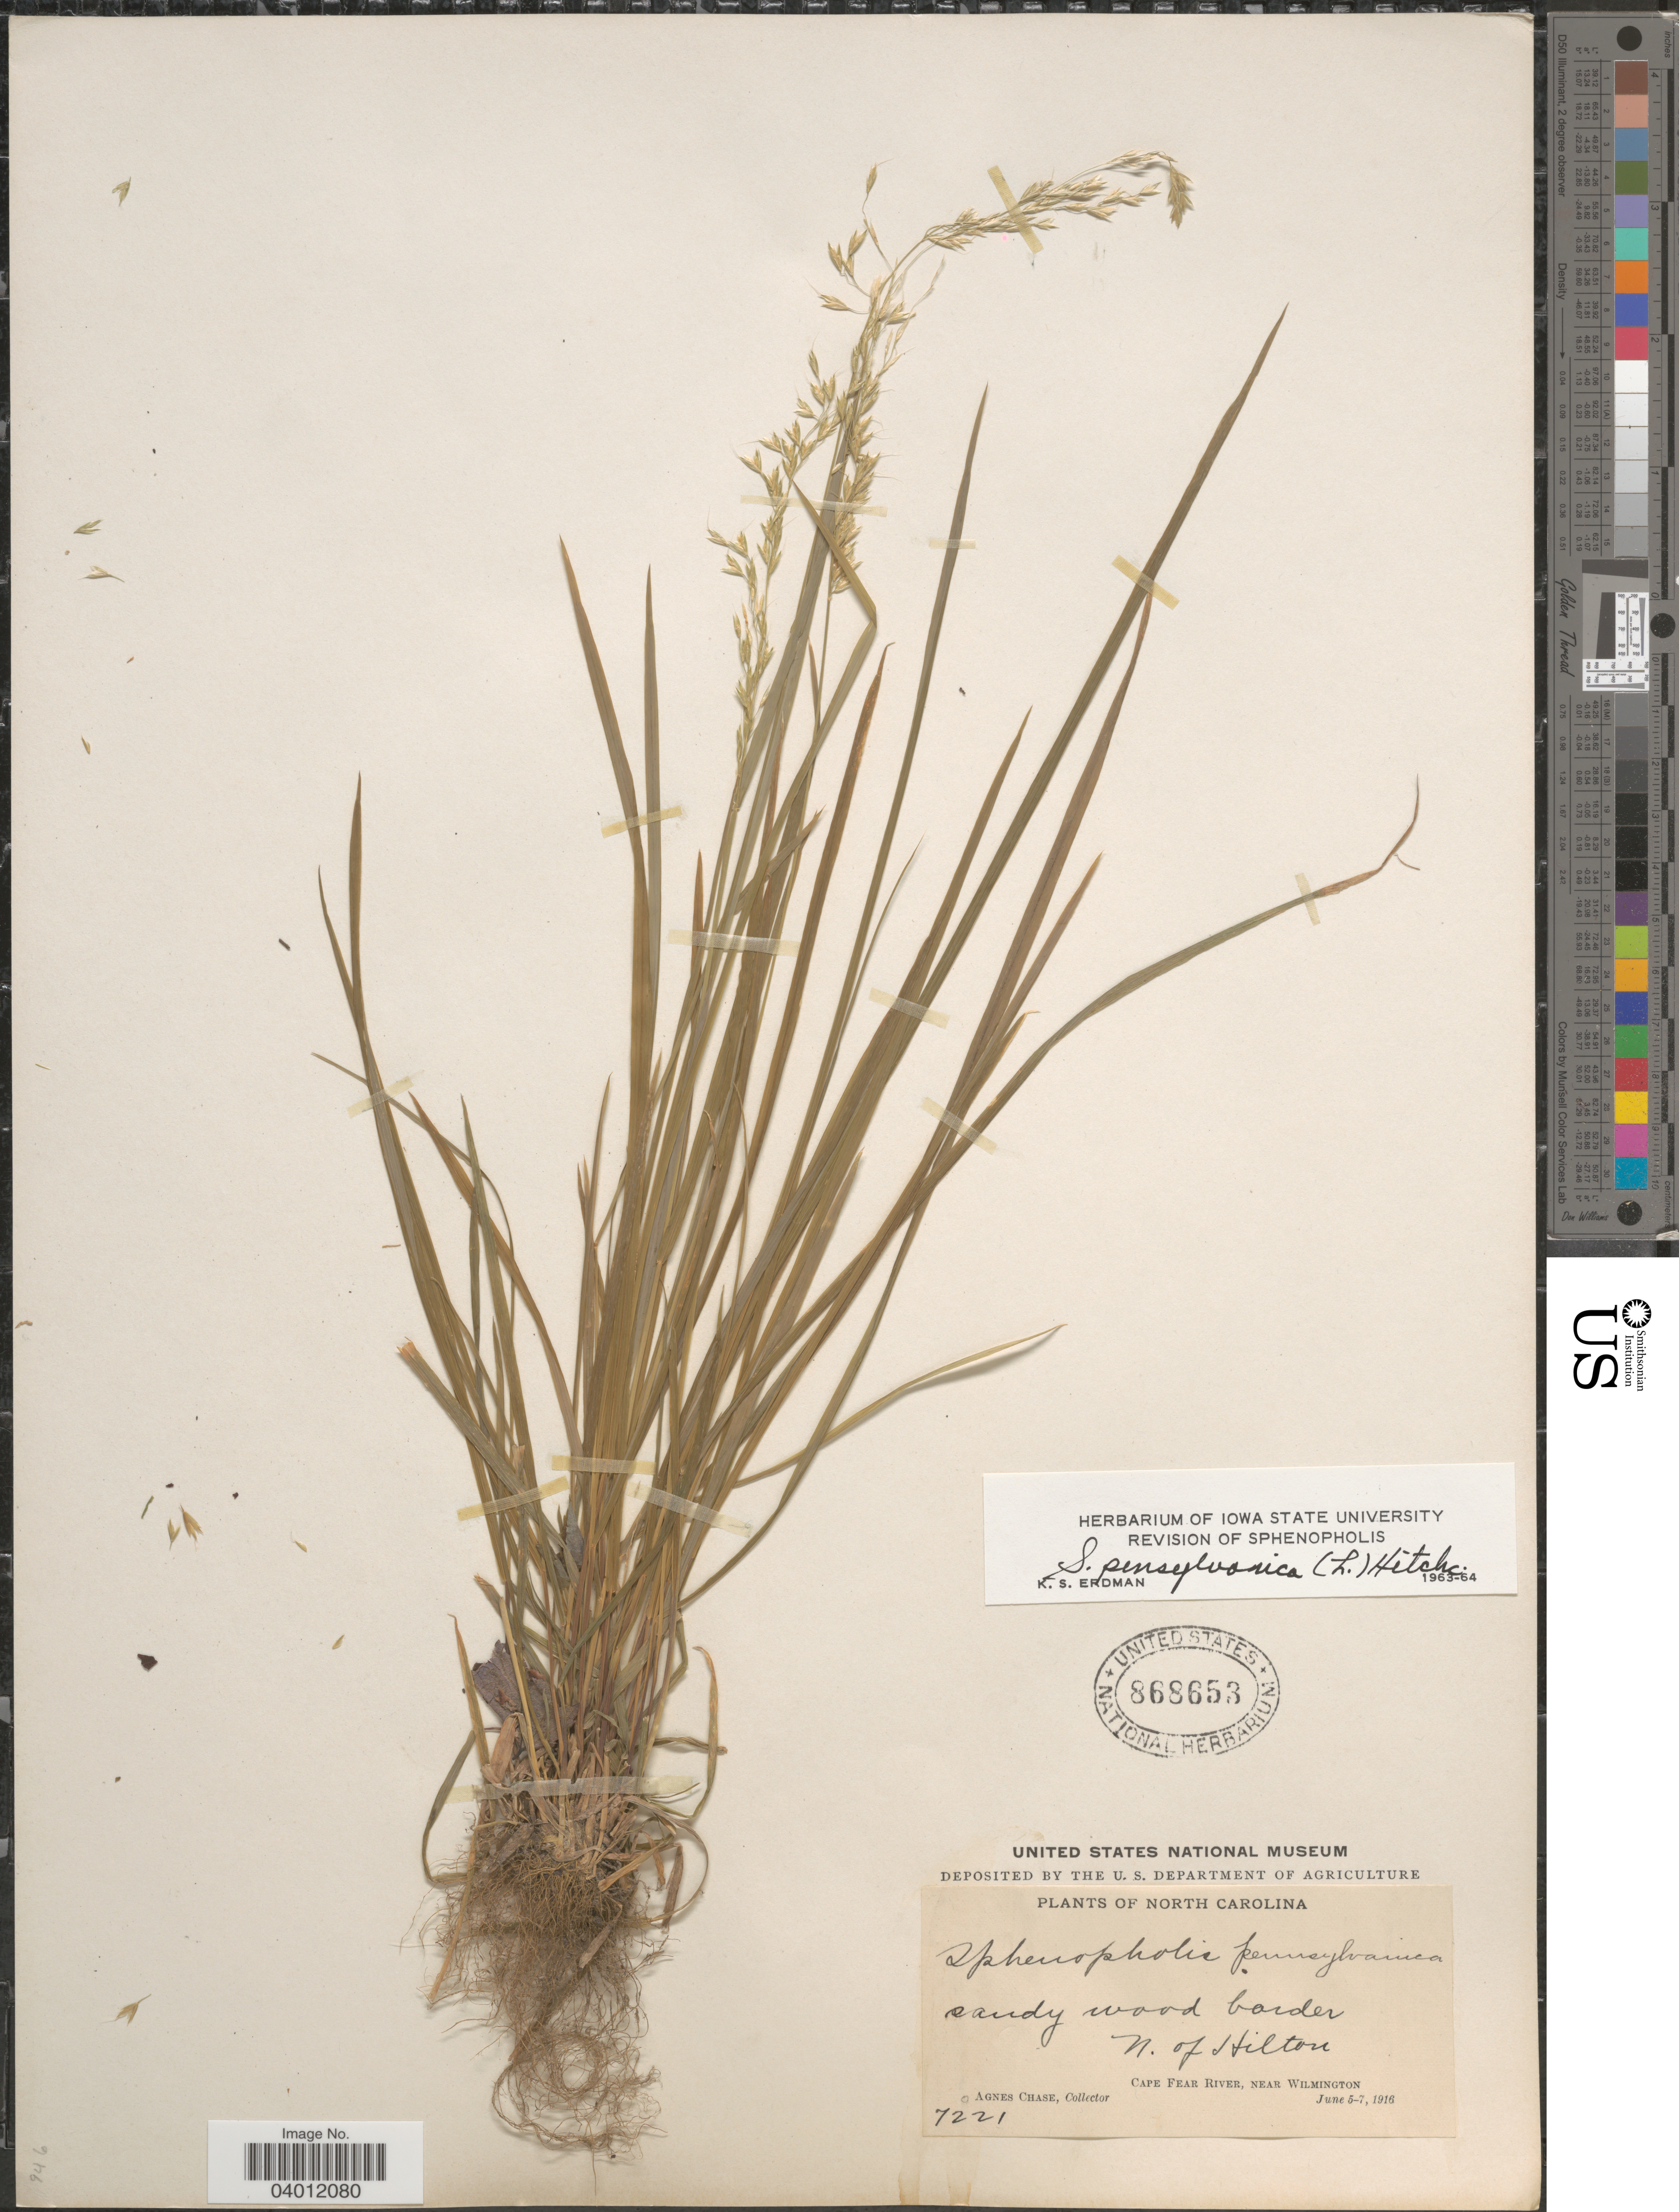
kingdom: Plantae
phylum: Tracheophyta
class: Liliopsida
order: Poales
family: Poaceae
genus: Sphenopholis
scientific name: Sphenopholis pensylvanica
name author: (L.) Hitchc.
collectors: A. Chase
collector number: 7221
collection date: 1916-06-05/1916-06-07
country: United States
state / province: North Carolina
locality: N. of Hilton. Cape Fear River, near Wilmington.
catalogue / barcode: US 868653